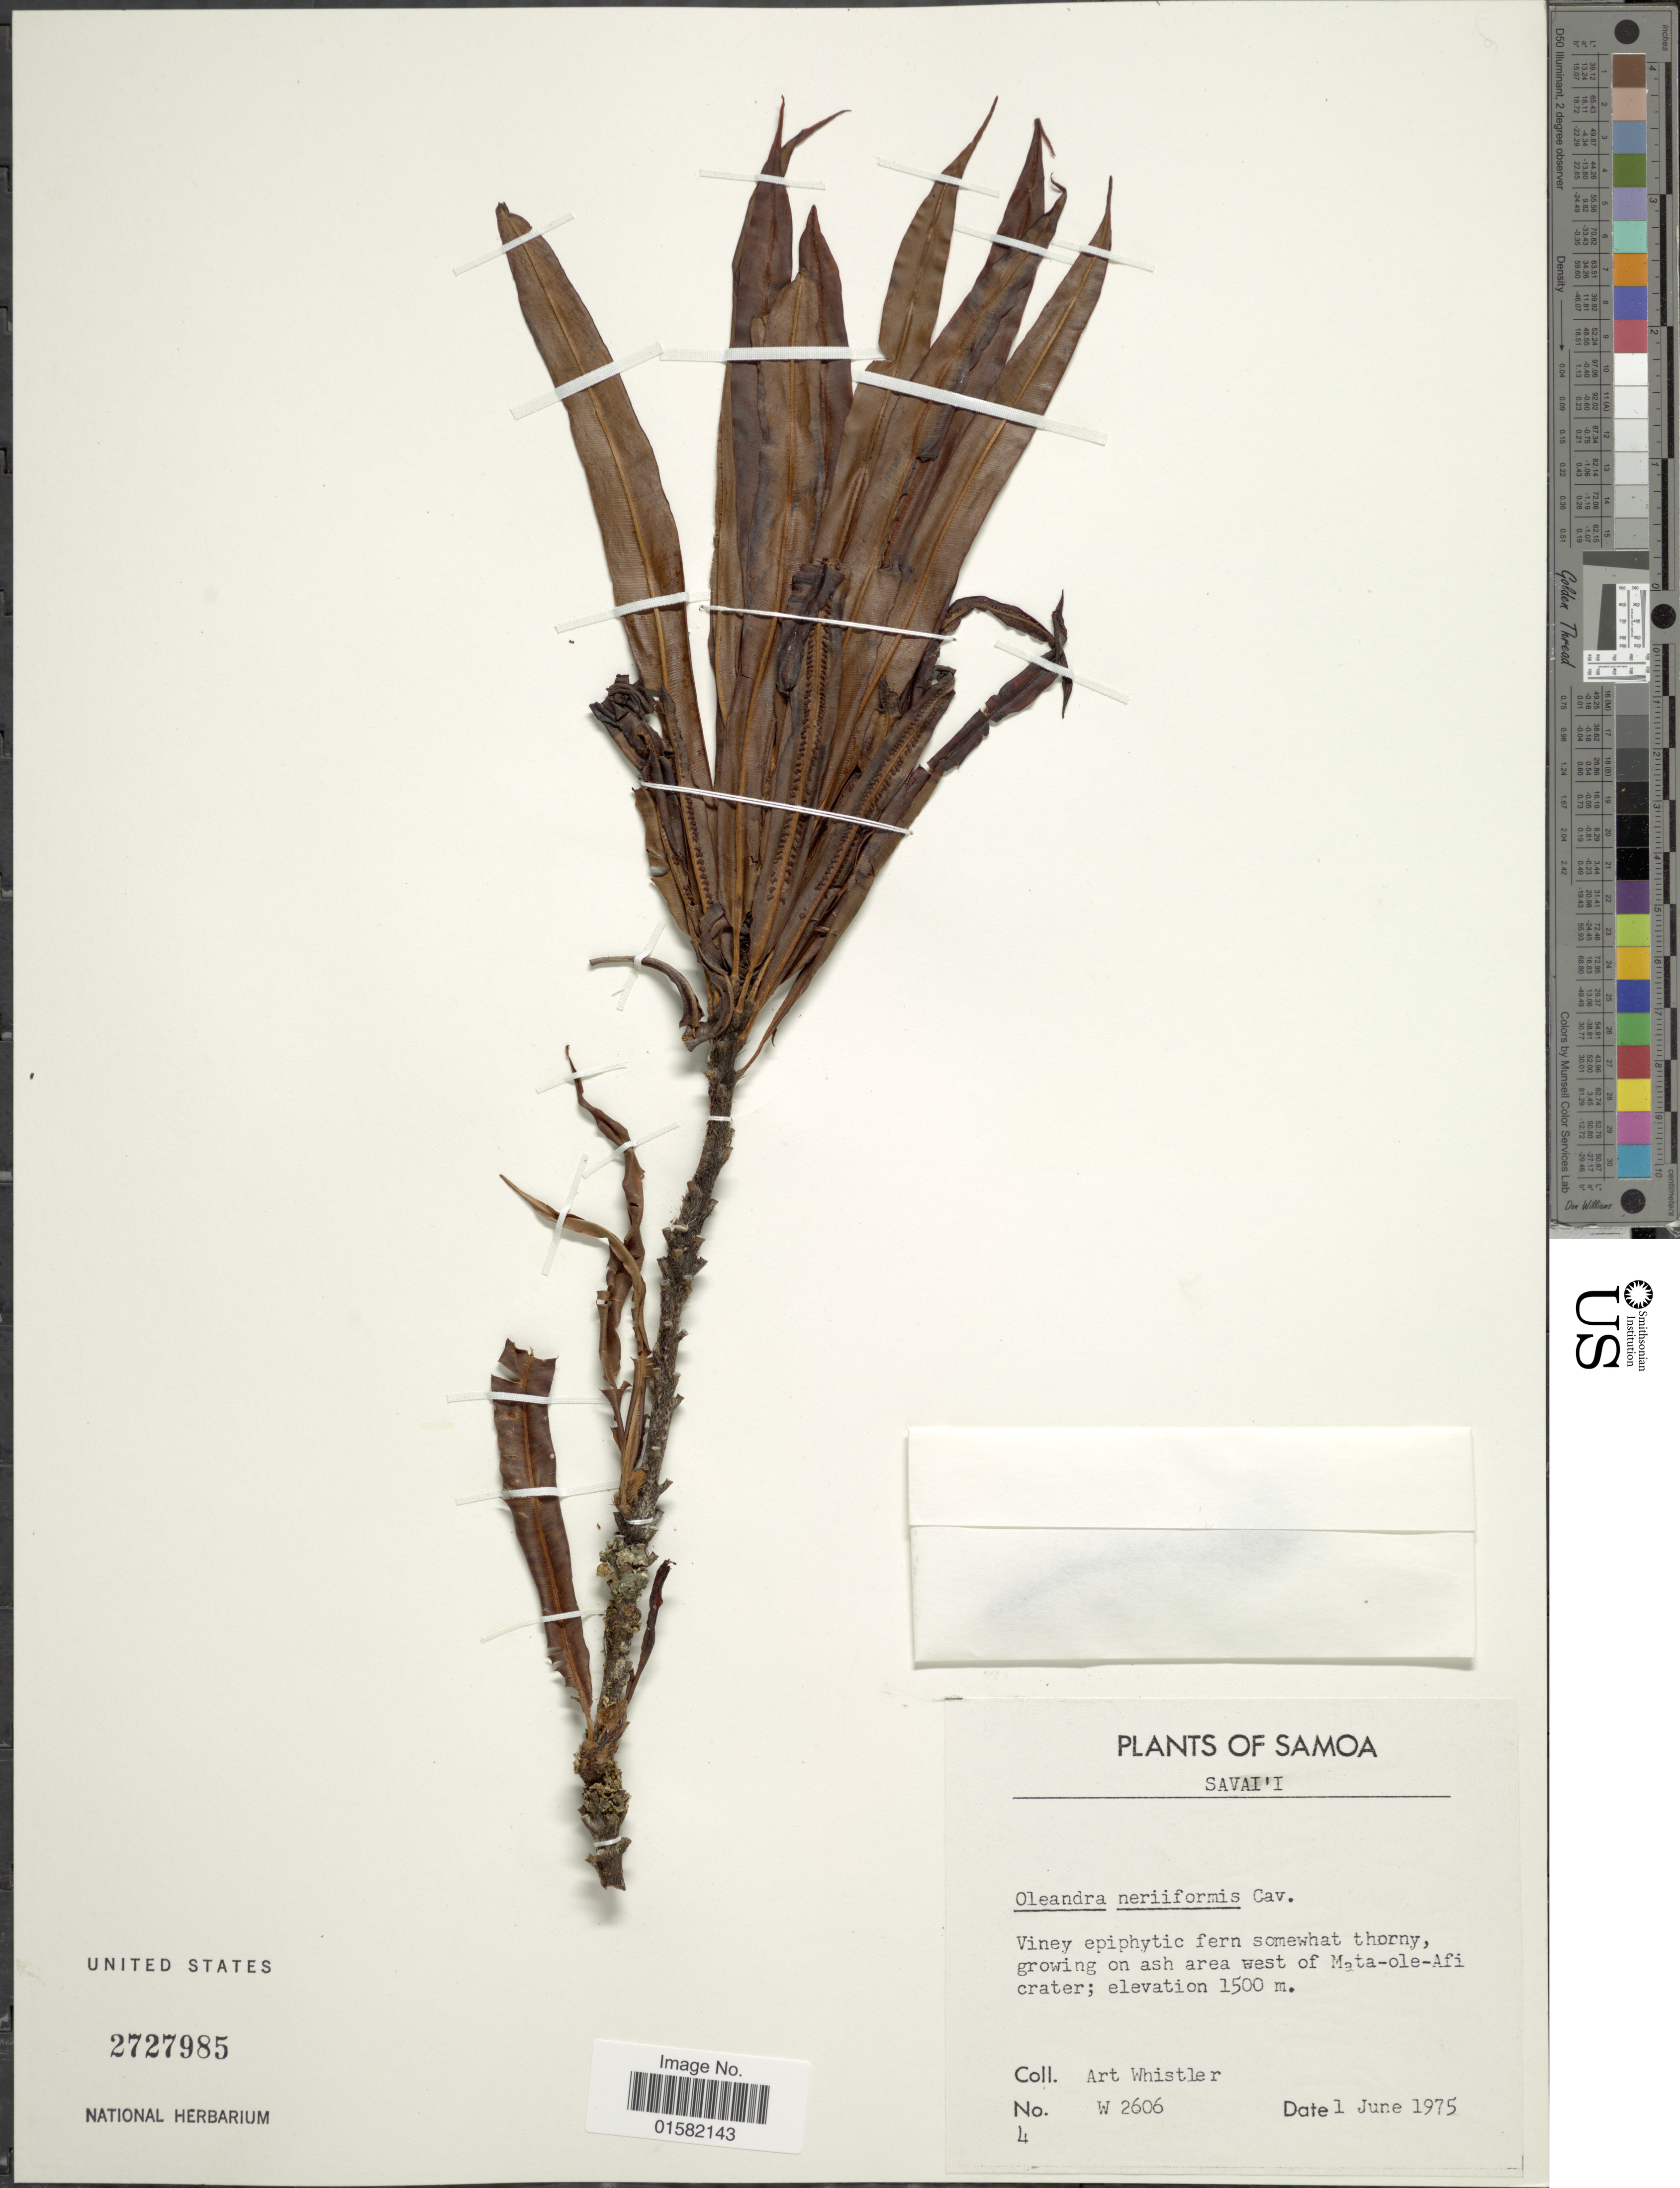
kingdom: Plantae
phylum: Tracheophyta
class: Polypodiopsida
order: Polypodiales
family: Oleandraceae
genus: Oleandra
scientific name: Oleandra neriiformis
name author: Cav.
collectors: A. Whistler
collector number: W2606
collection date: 1975-06-01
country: Samoa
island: Savai'i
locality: west of Mata-ole-Afi crater.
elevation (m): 1500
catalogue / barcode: US 2727985